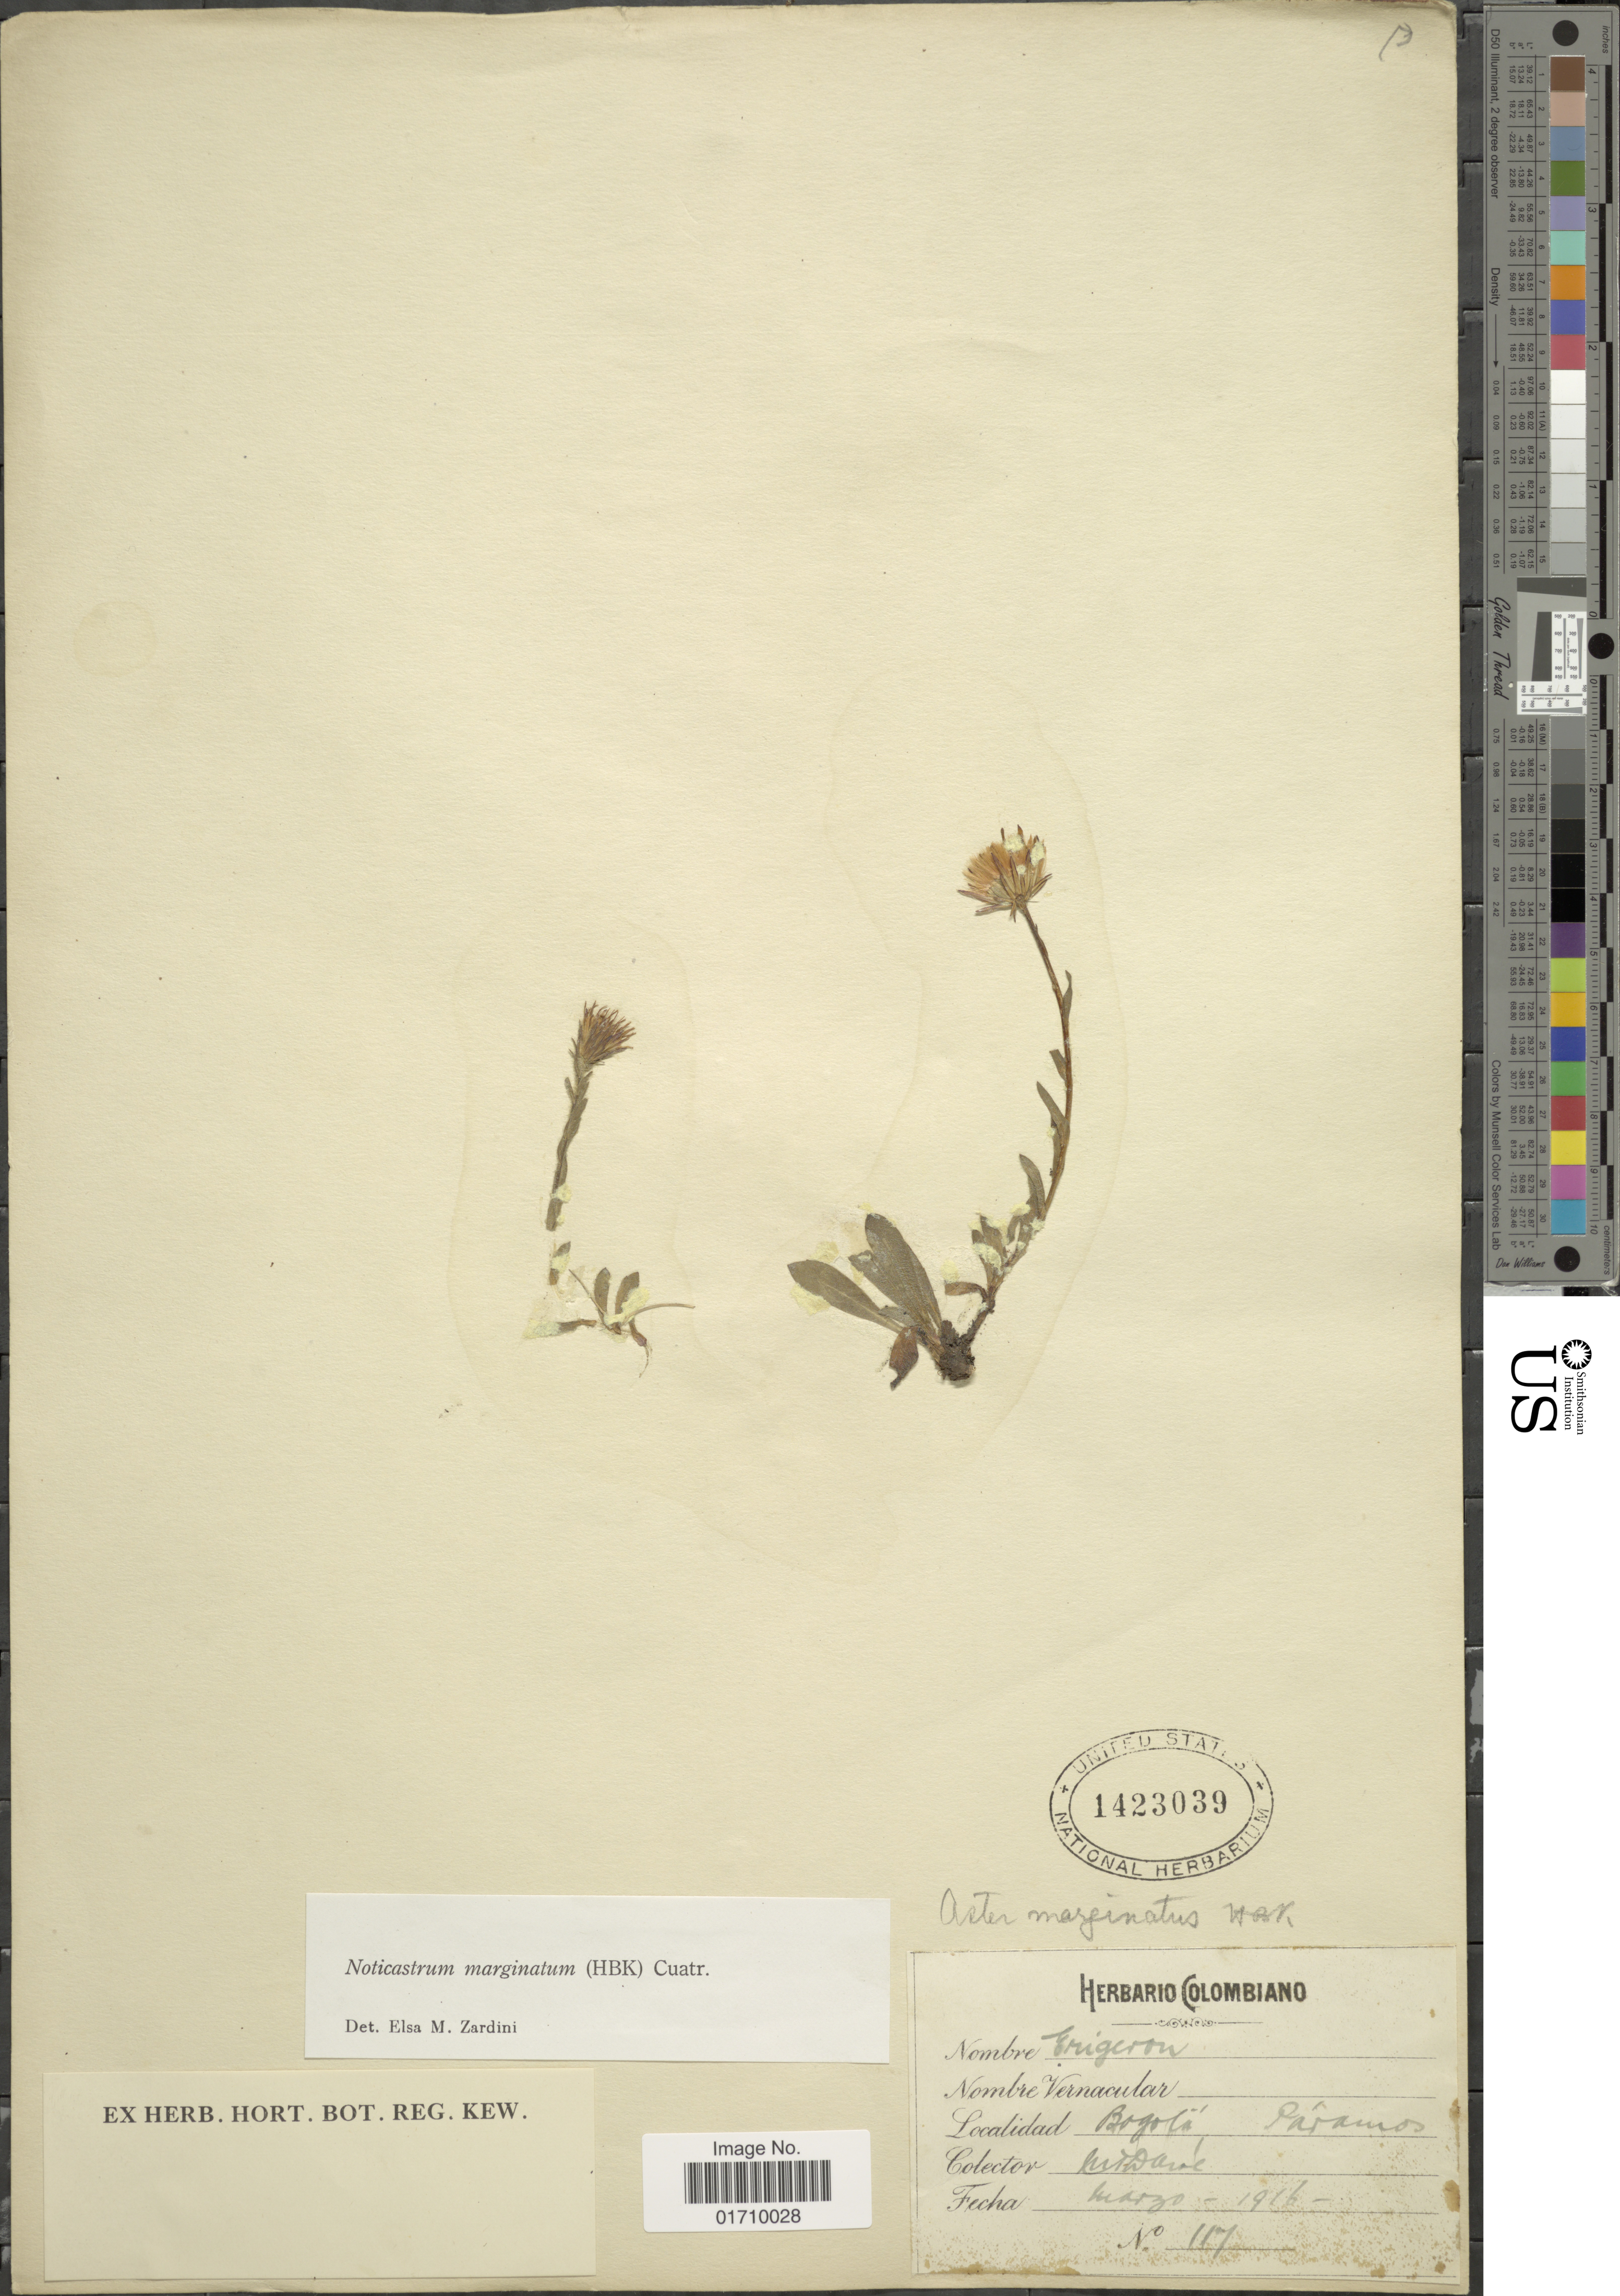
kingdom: Plantae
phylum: Tracheophyta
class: Magnoliopsida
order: Asterales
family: Asteraceae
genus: Noticastrum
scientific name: Noticastrum marginatum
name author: (Kunth) Cuatrec.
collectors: M. T. Dawe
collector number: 117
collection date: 1916-03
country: Colombia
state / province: Bogota D.C.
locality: Bogota, Paramos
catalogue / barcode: US 1423039